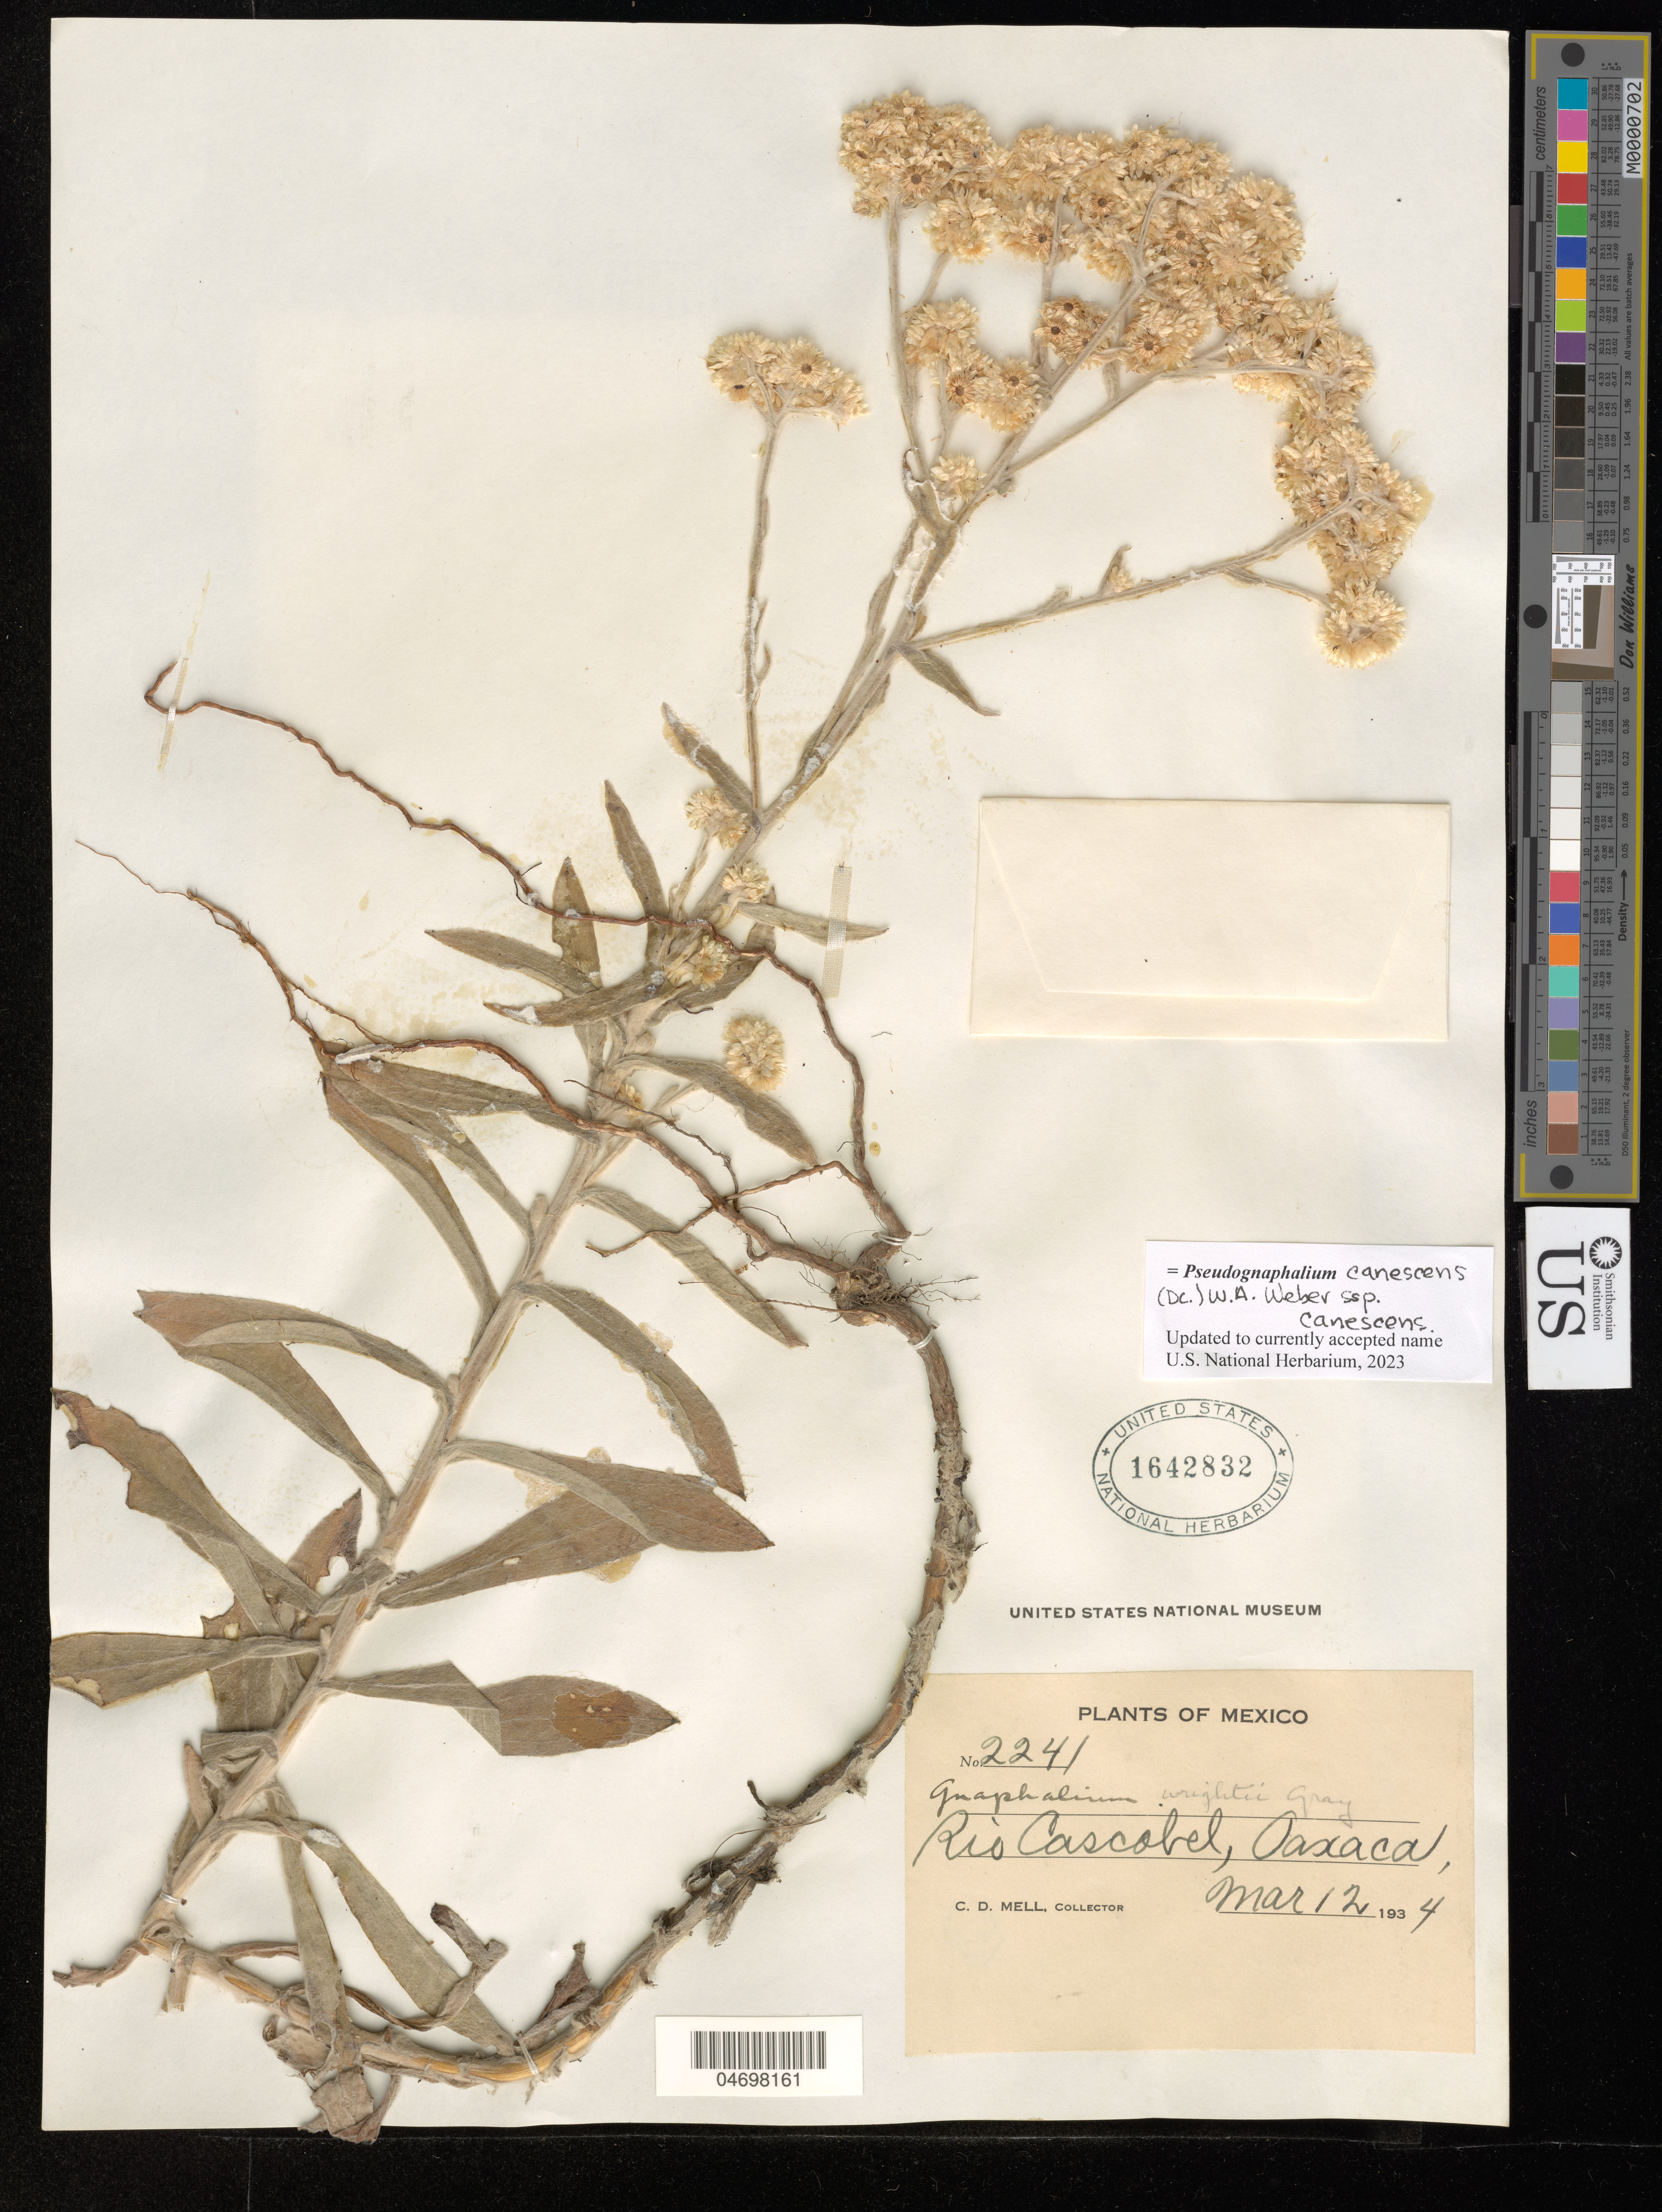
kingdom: Plantae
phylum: Tracheophyta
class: Magnoliopsida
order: Asterales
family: Asteraceae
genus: Pseudognaphalium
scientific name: Pseudognaphalium canescens subsp. canescens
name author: (DC.) W.A. Weber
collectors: C. D. Mell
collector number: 2241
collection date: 1934-03-12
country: Mexico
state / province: Oaxaca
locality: Rio Cascabel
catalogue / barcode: US 1642832